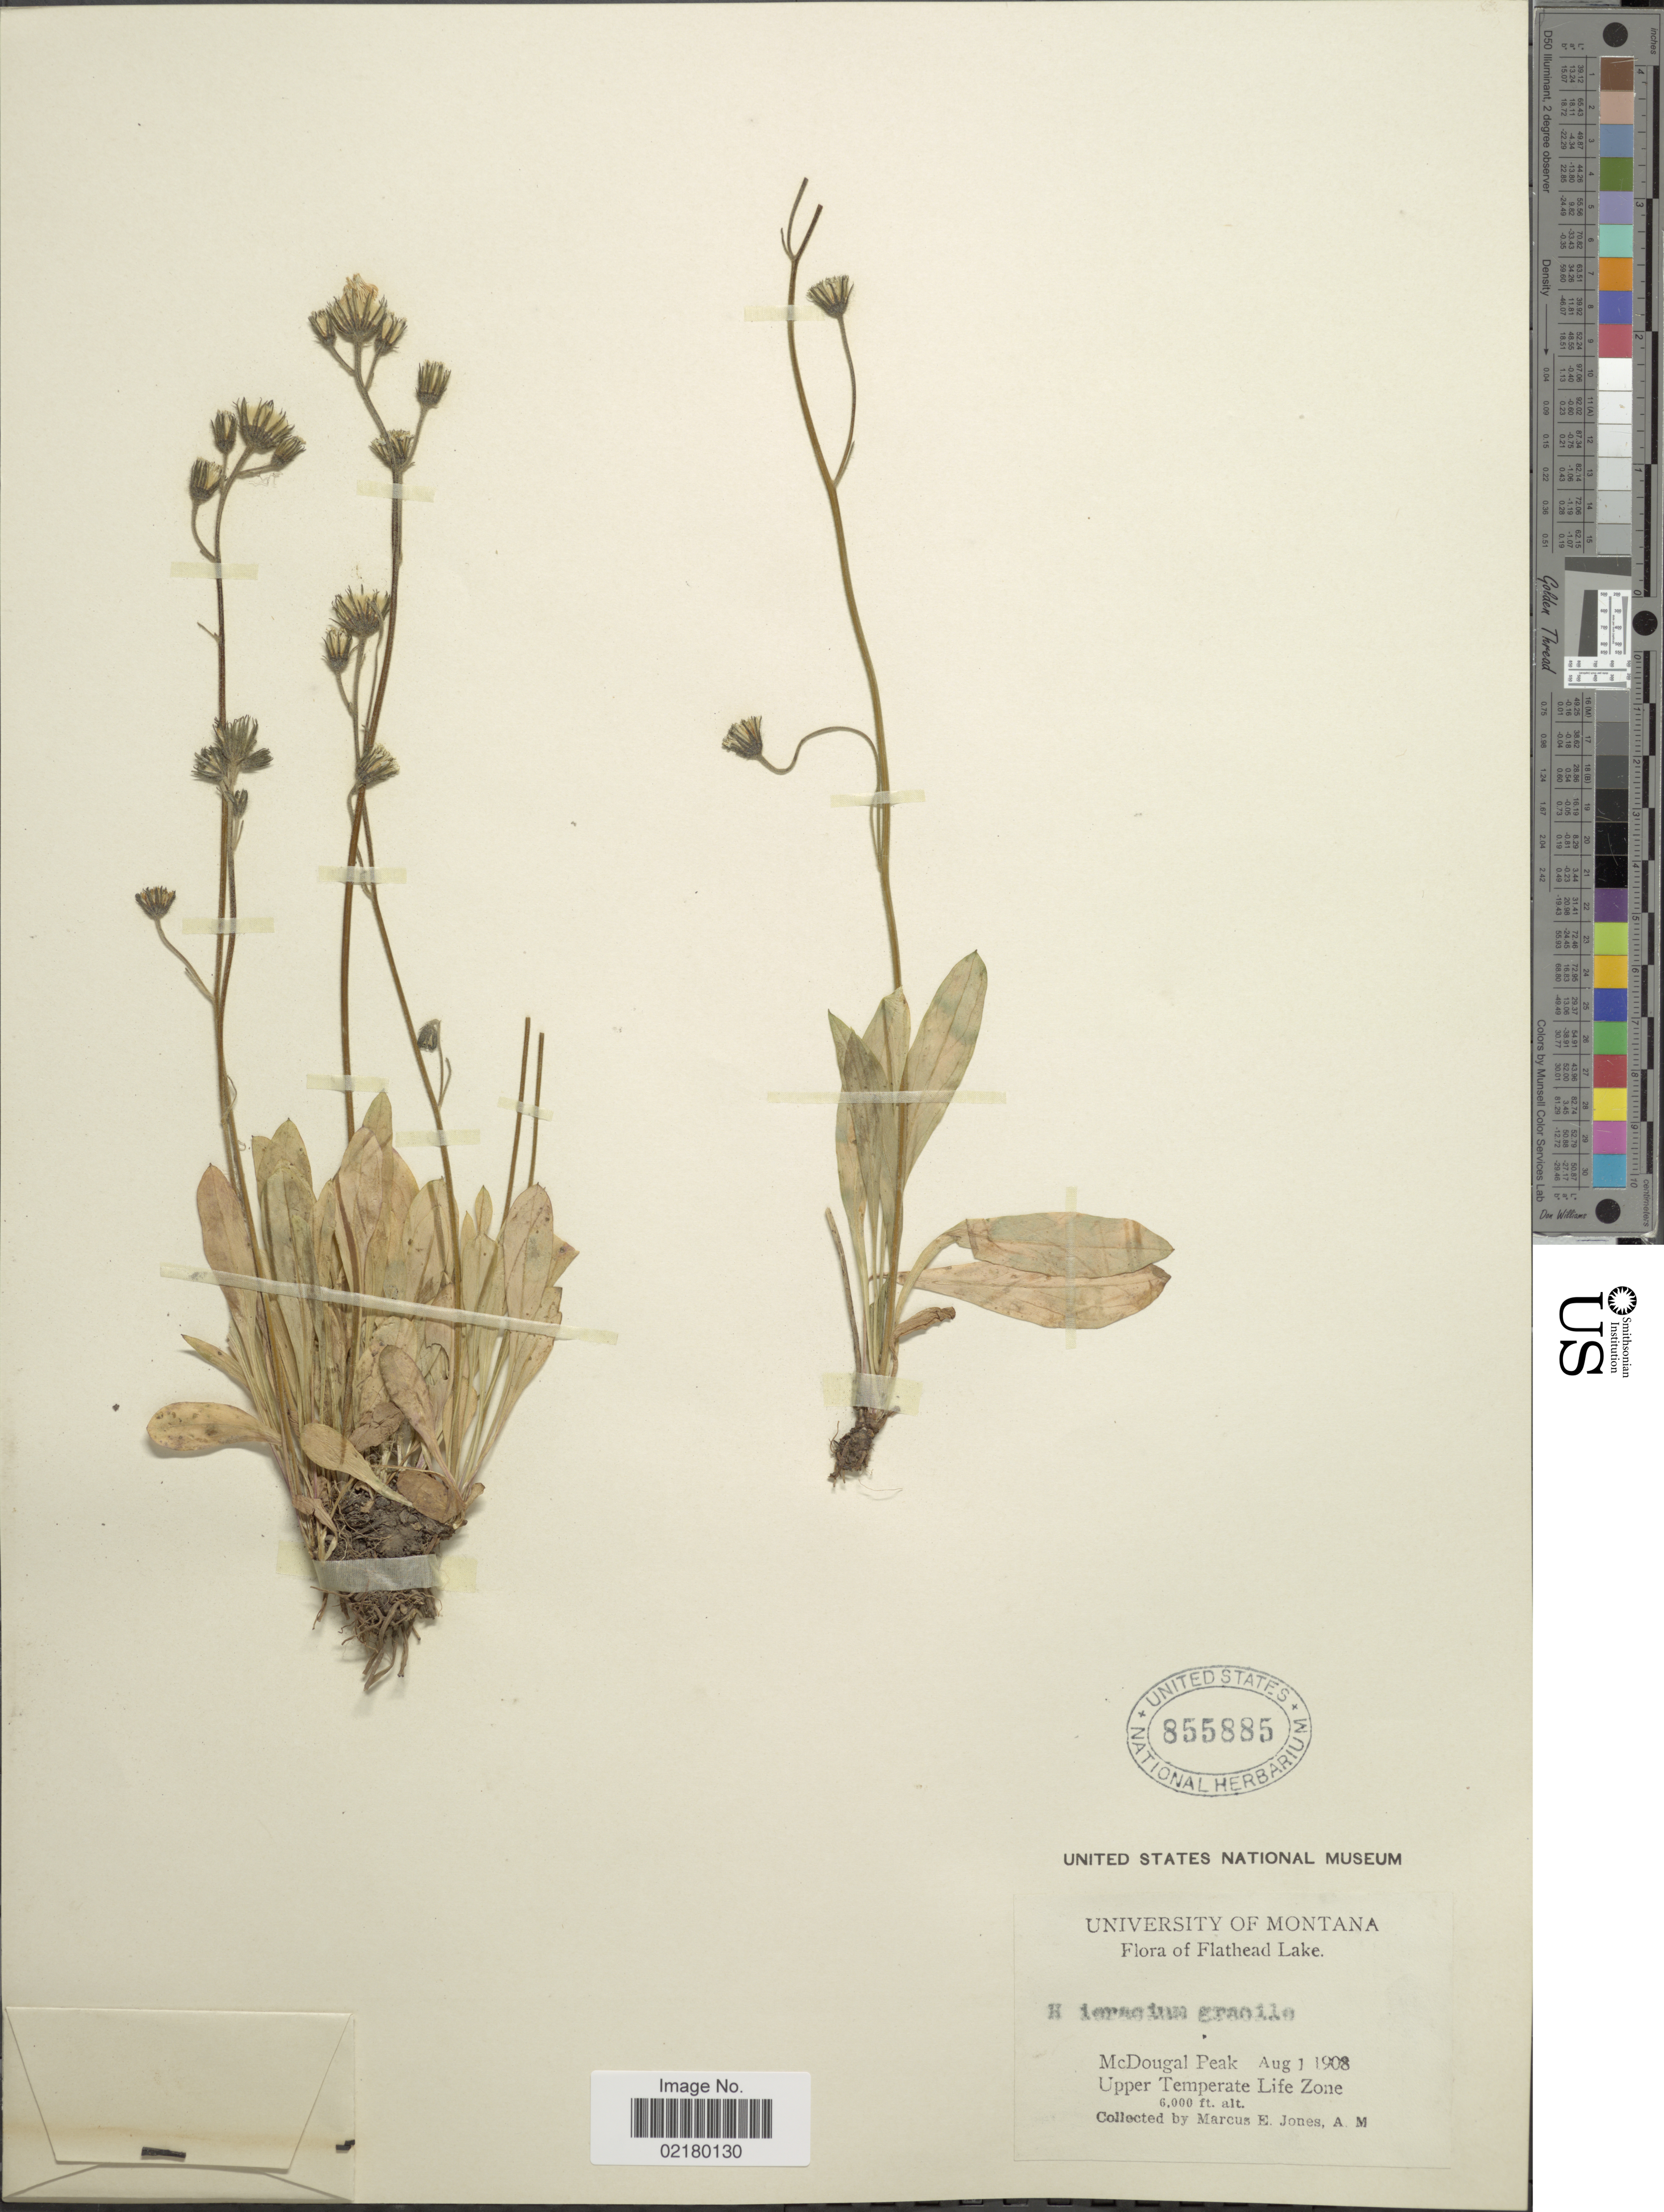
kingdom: Plantae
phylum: Tracheophyta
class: Magnoliopsida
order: Asterales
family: Asteraceae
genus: Hieracium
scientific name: Hieracium triste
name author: Willd. ex Spreng.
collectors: M. E. Jones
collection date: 1908-08-01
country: United States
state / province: Montana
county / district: Lake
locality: Flathead Lake, McDougal Peak, Upper Temperate Life Zone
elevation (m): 1829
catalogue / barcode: US 855885